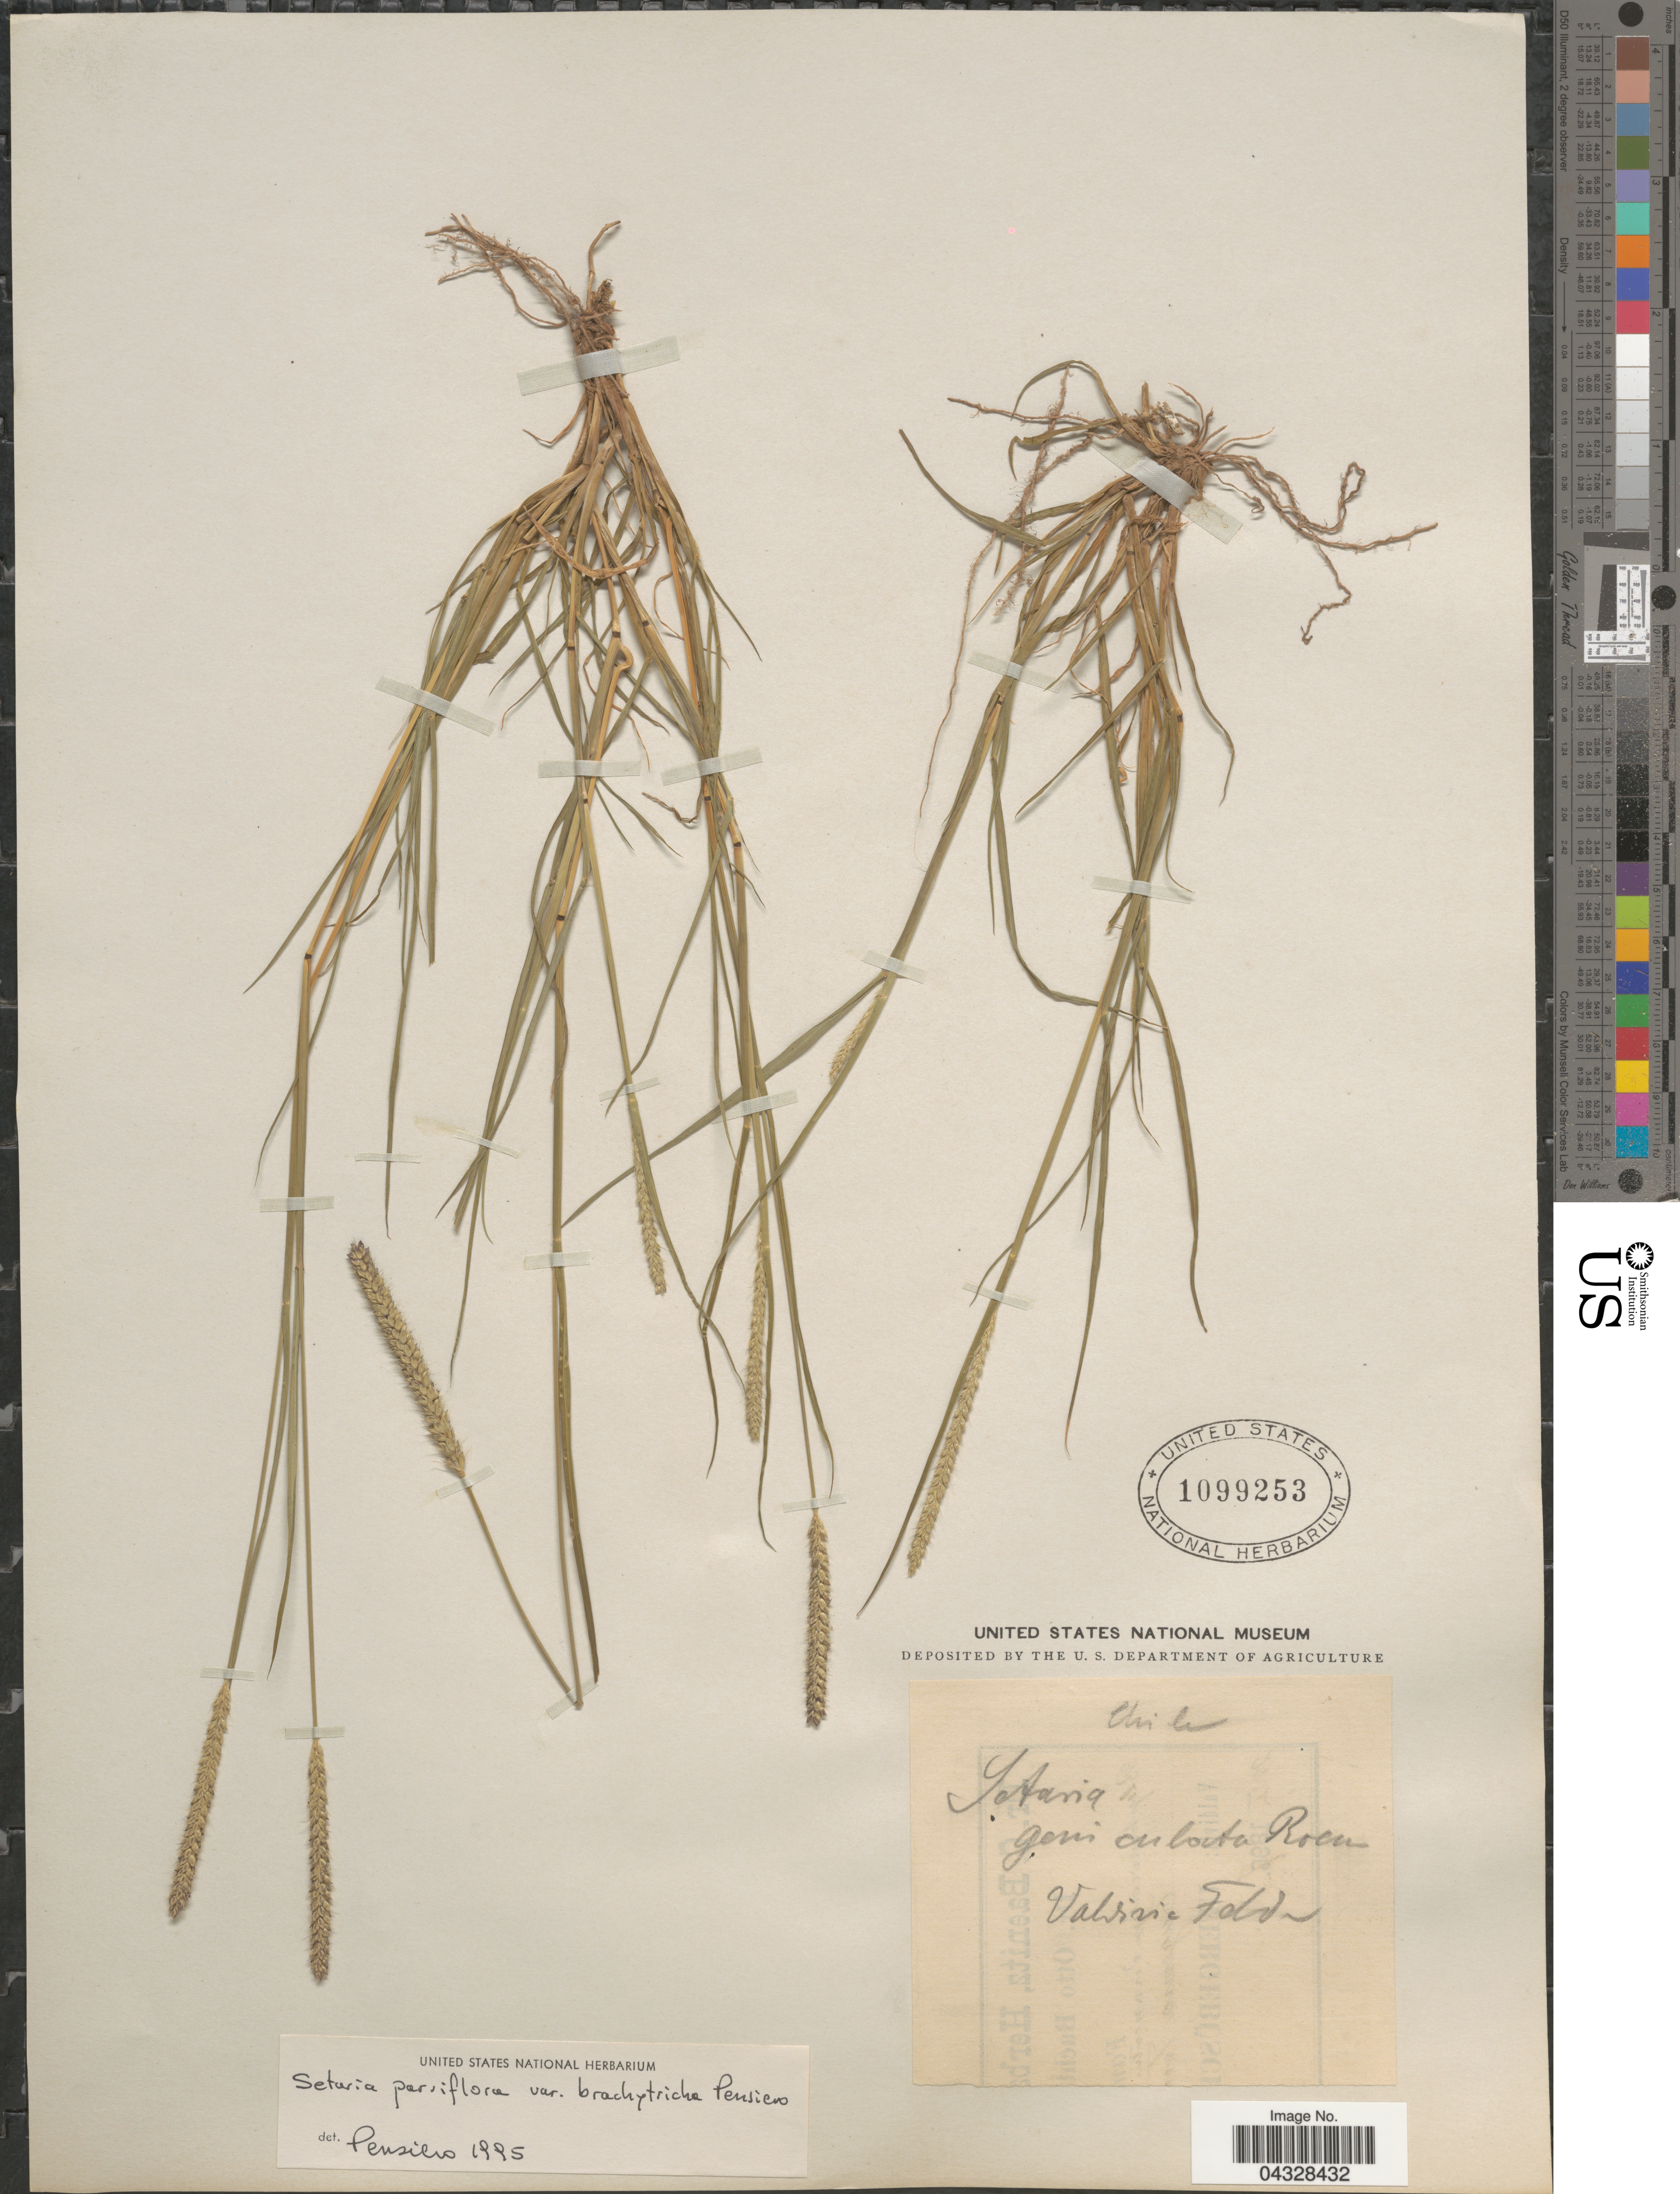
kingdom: Plantae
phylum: Tracheophyta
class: Liliopsida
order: Poales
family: Poaceae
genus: Setaria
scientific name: Setaria parviflora var. brachytricha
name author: Pensiero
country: Chile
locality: Valdivie. Fddr [unsure placement]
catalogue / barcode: US 1099253